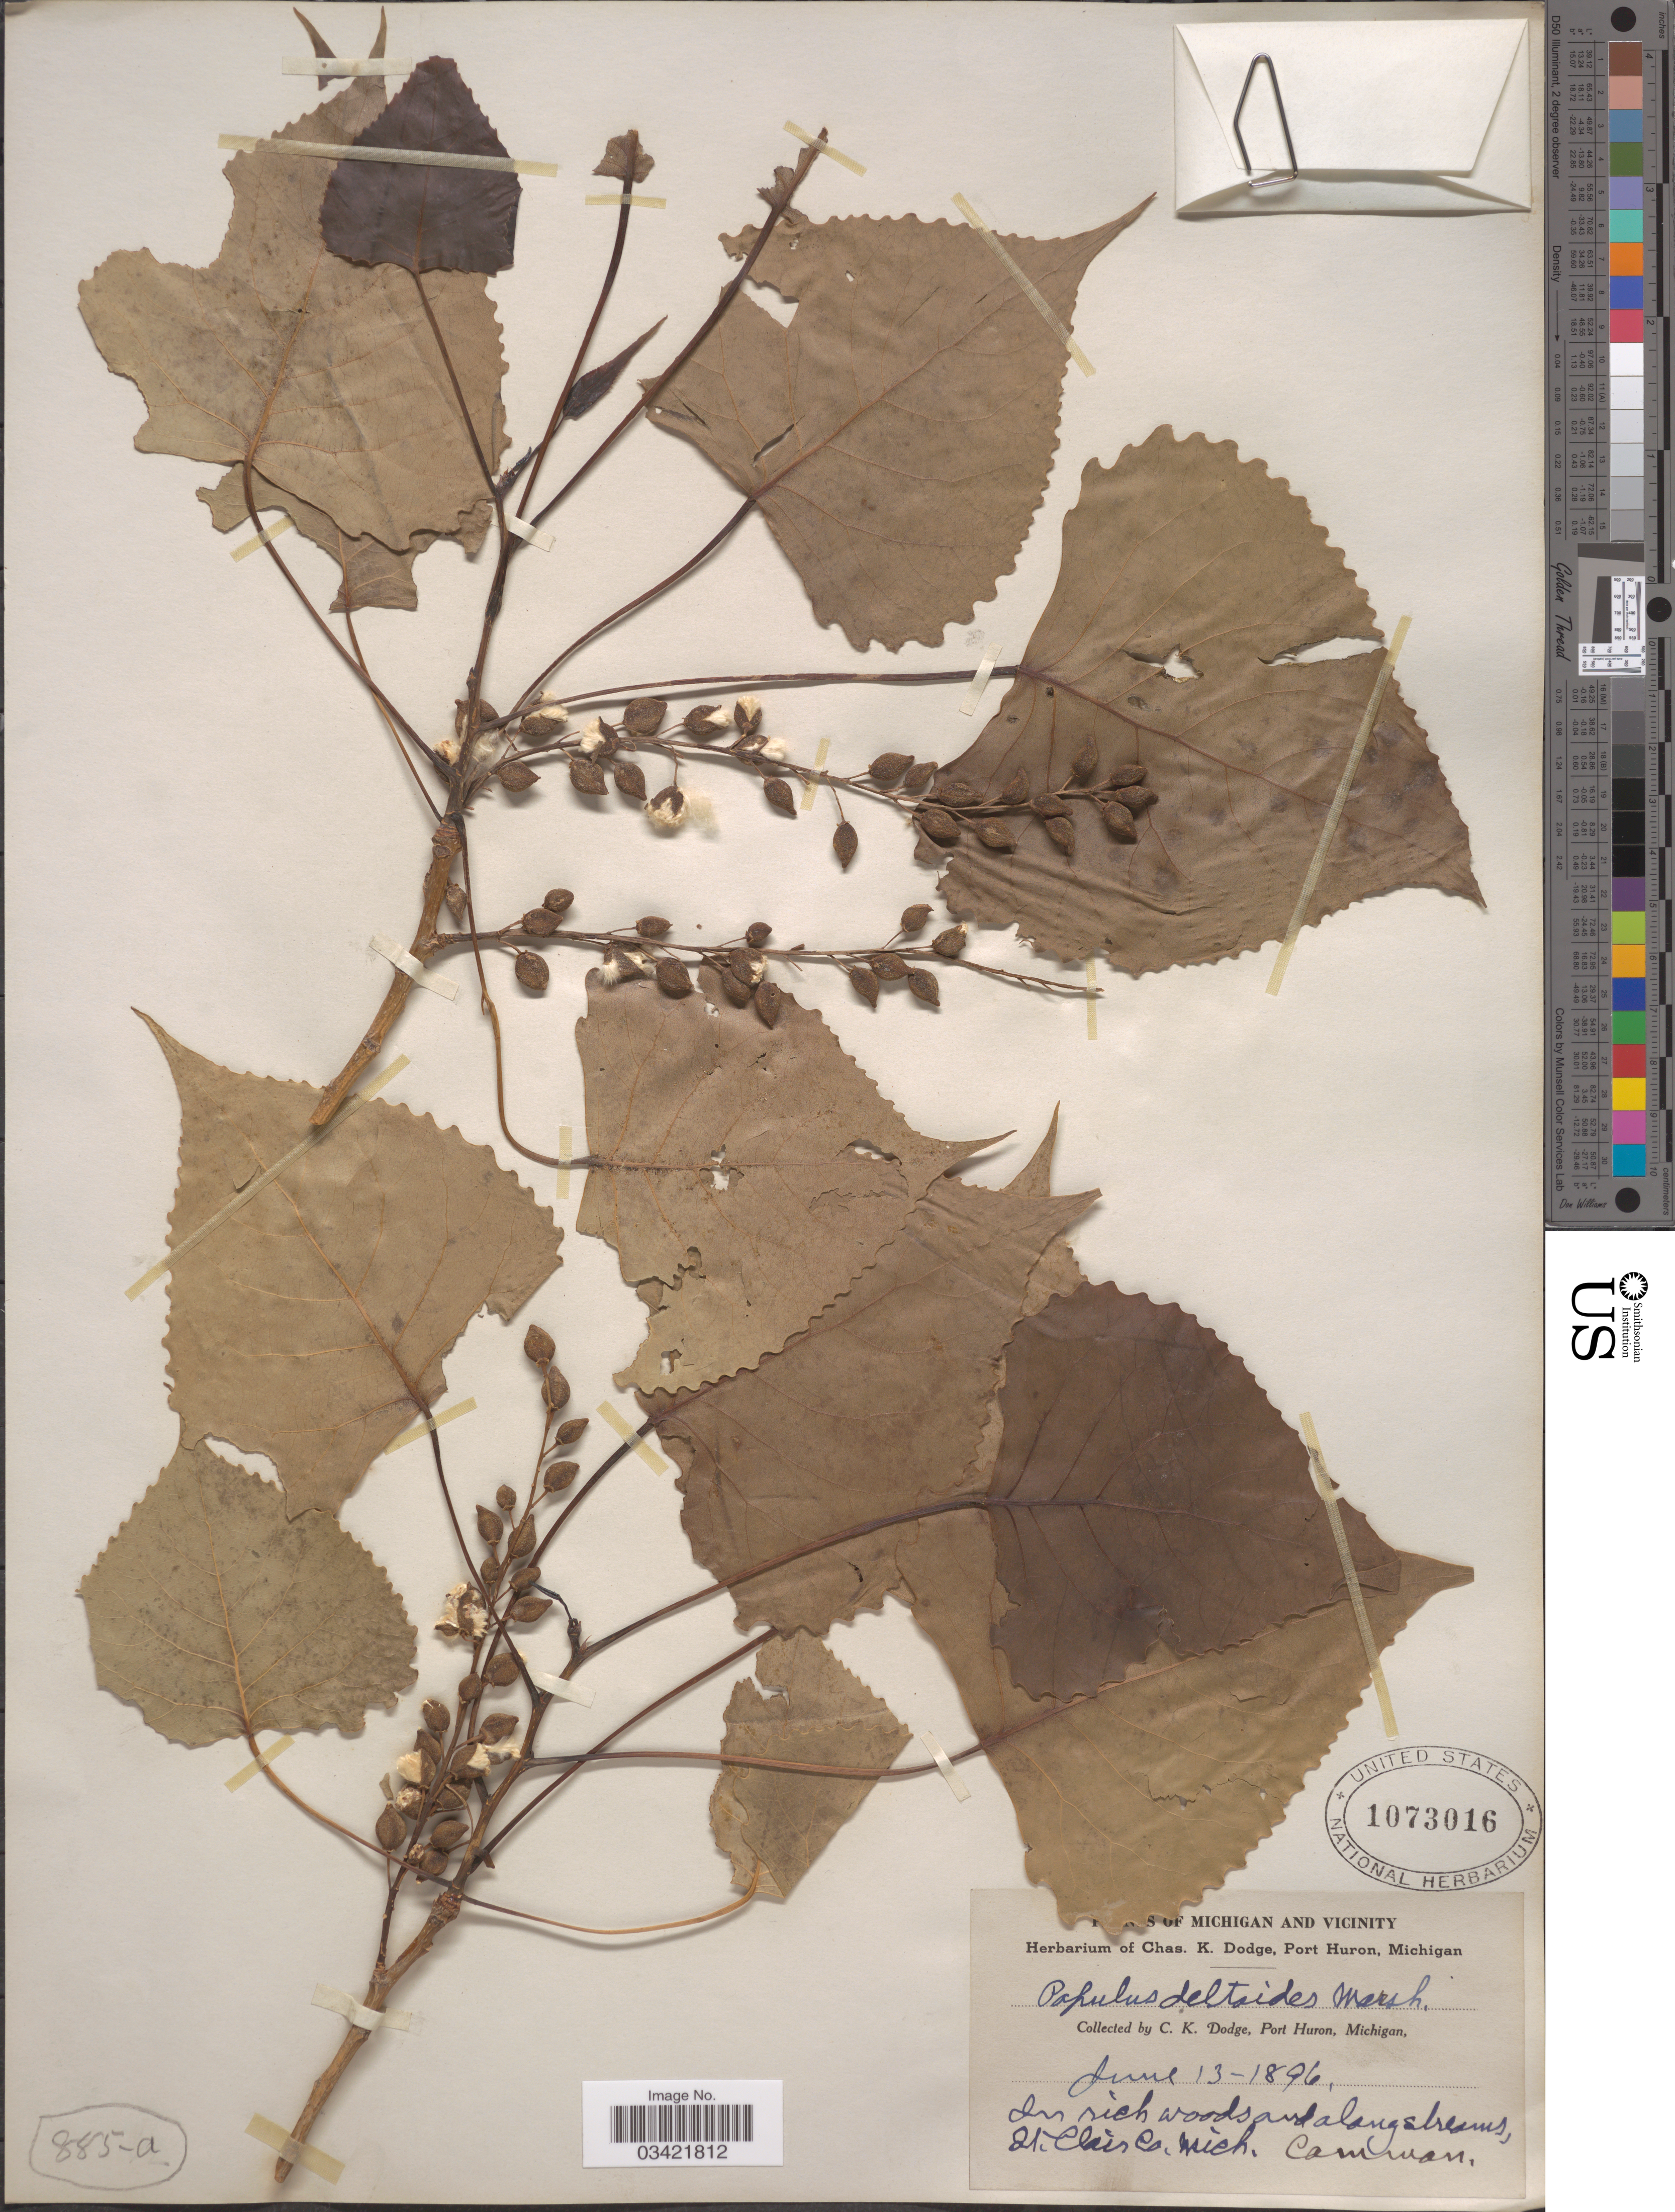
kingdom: Plantae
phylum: Tracheophyta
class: Magnoliopsida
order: Malpighiales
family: Salicaceae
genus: Populus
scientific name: Populus deltoides subsp. monilifera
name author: (Aiton) Eckenw.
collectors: C. K. Dodge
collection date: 1896-06-13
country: United States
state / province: Michigan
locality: Michigan and Vicinity. St. Clair Co.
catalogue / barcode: US 1073016